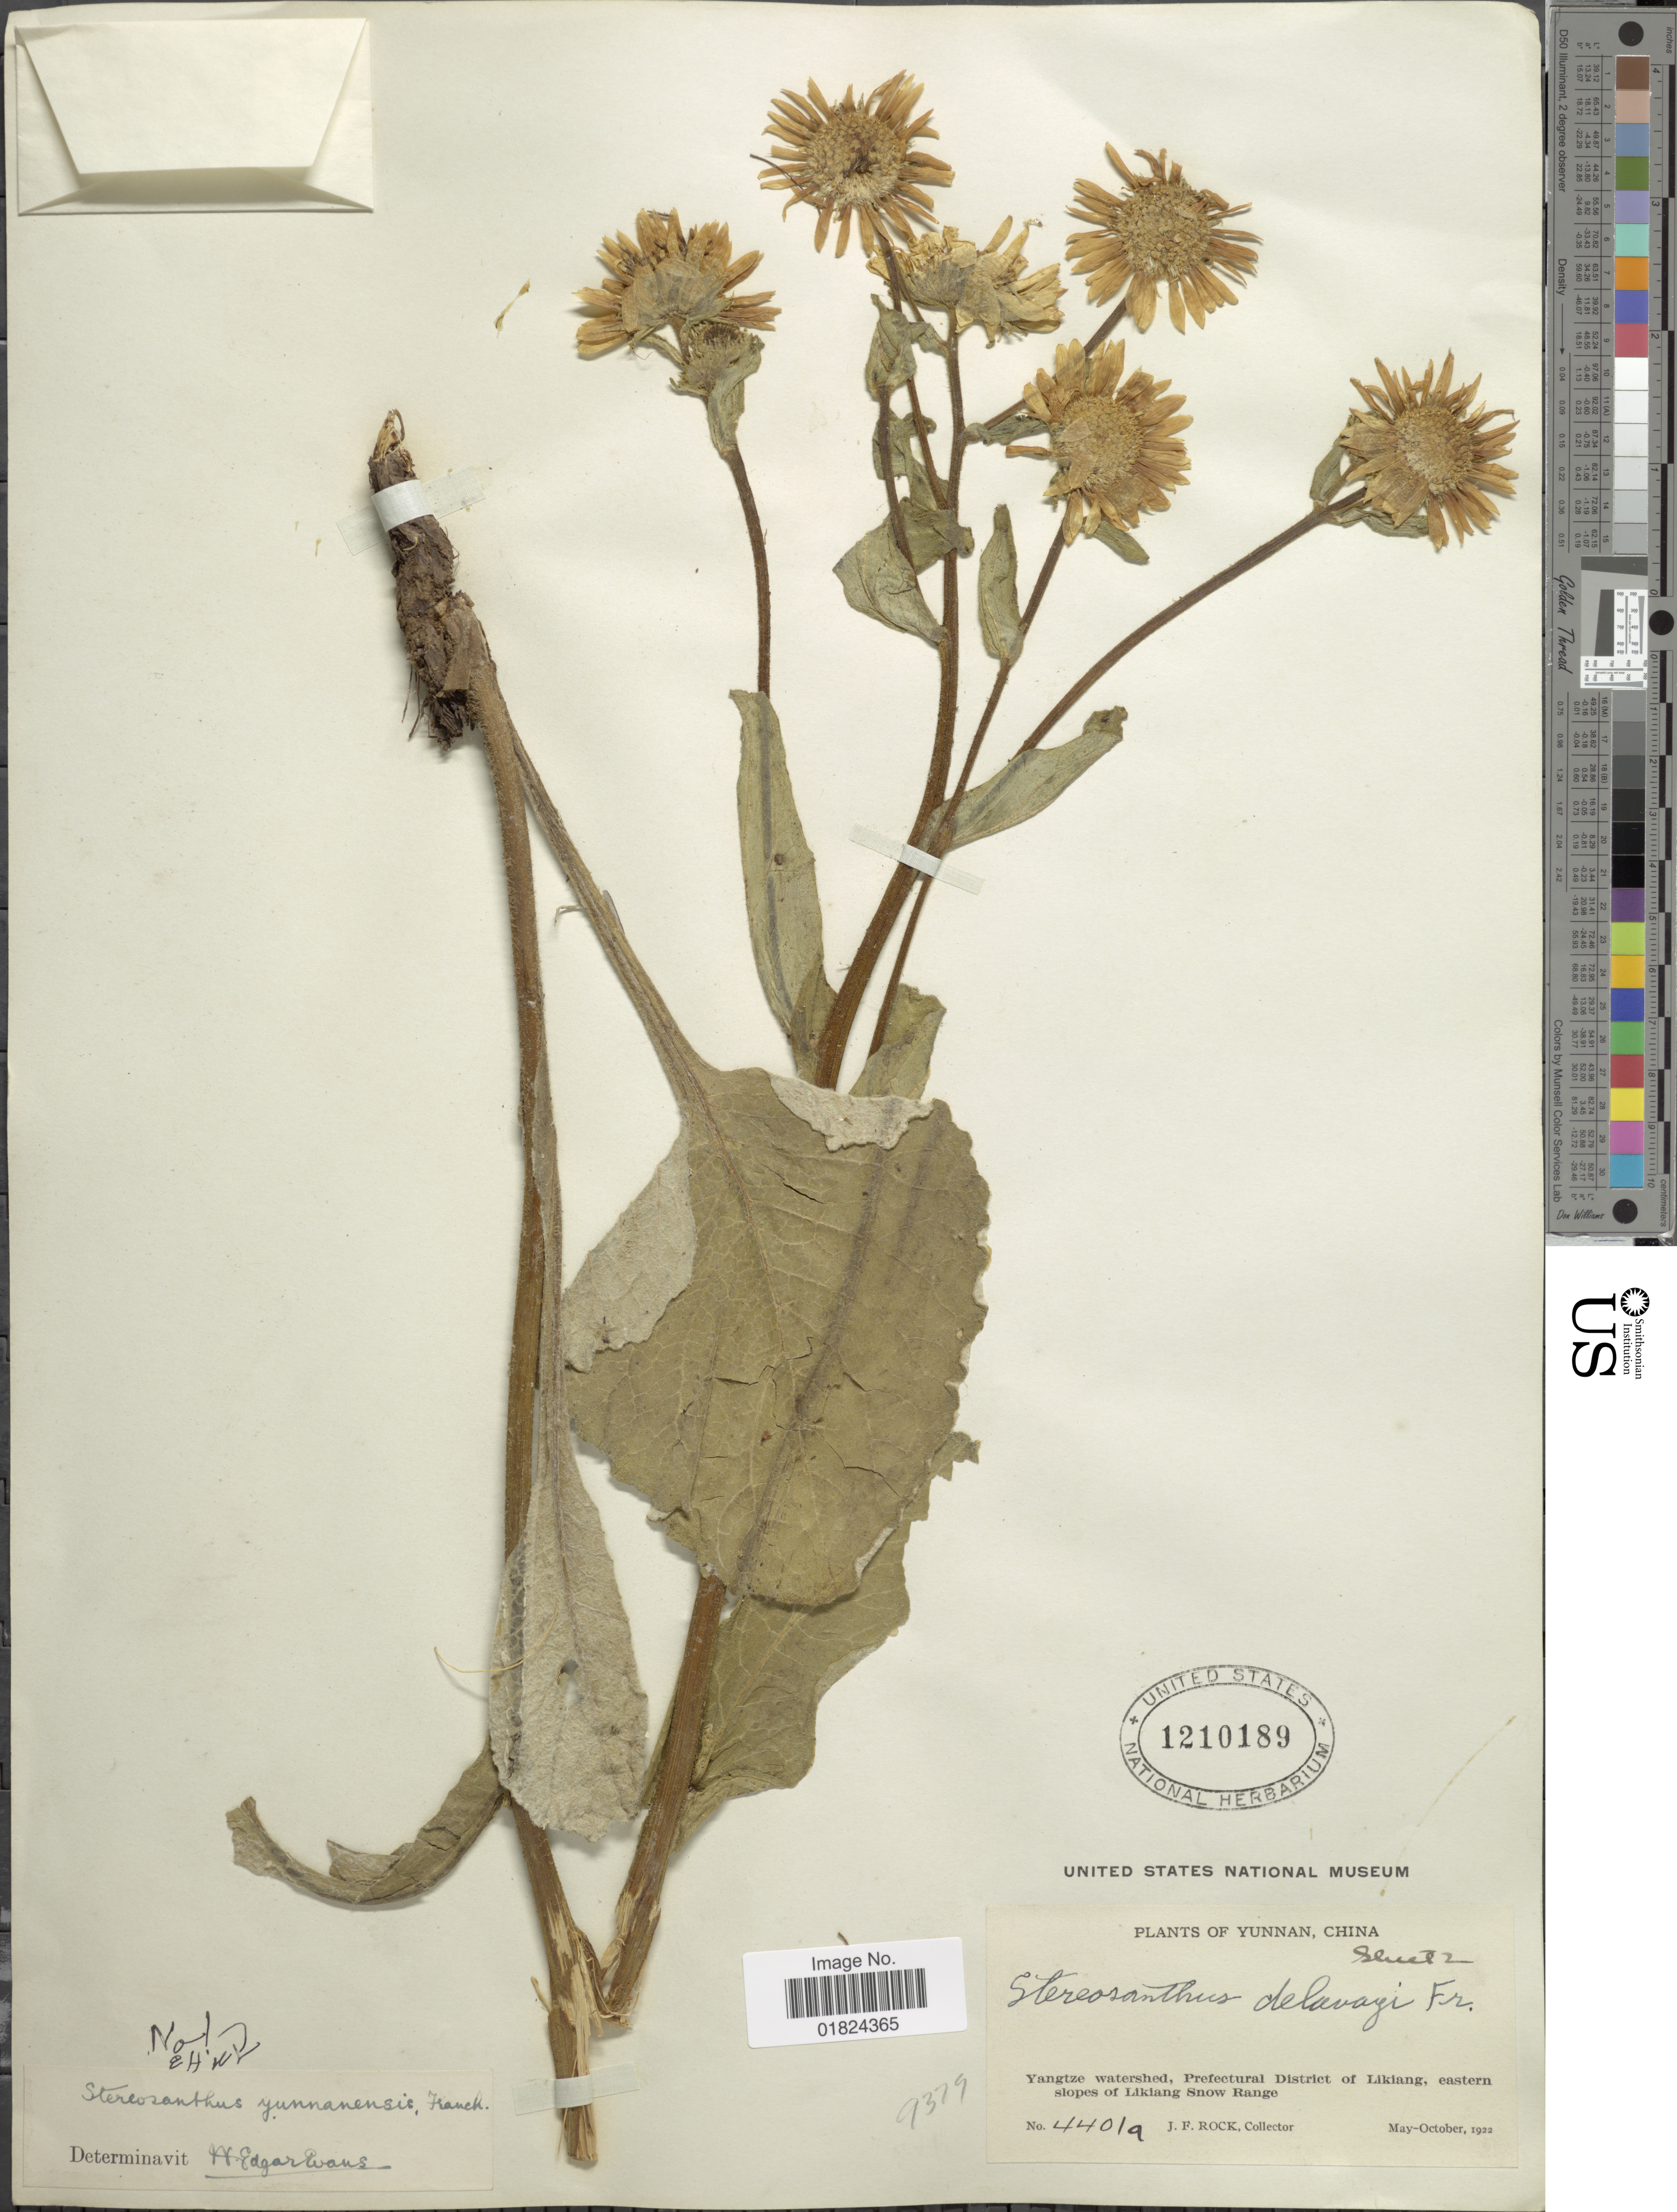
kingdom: Plantae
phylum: Tracheophyta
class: Magnoliopsida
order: Asterales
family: Asteraceae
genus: Stereosanthus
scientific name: Stereosanthus delavayi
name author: Fr. & Steetz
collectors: J. Rock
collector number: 4401a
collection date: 1922-05/1922-10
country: China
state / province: Yunnan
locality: Yangtze watershed, Prefectural District of Likiang, eastern slopes of Likiang Snow Range.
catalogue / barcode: US 1210189